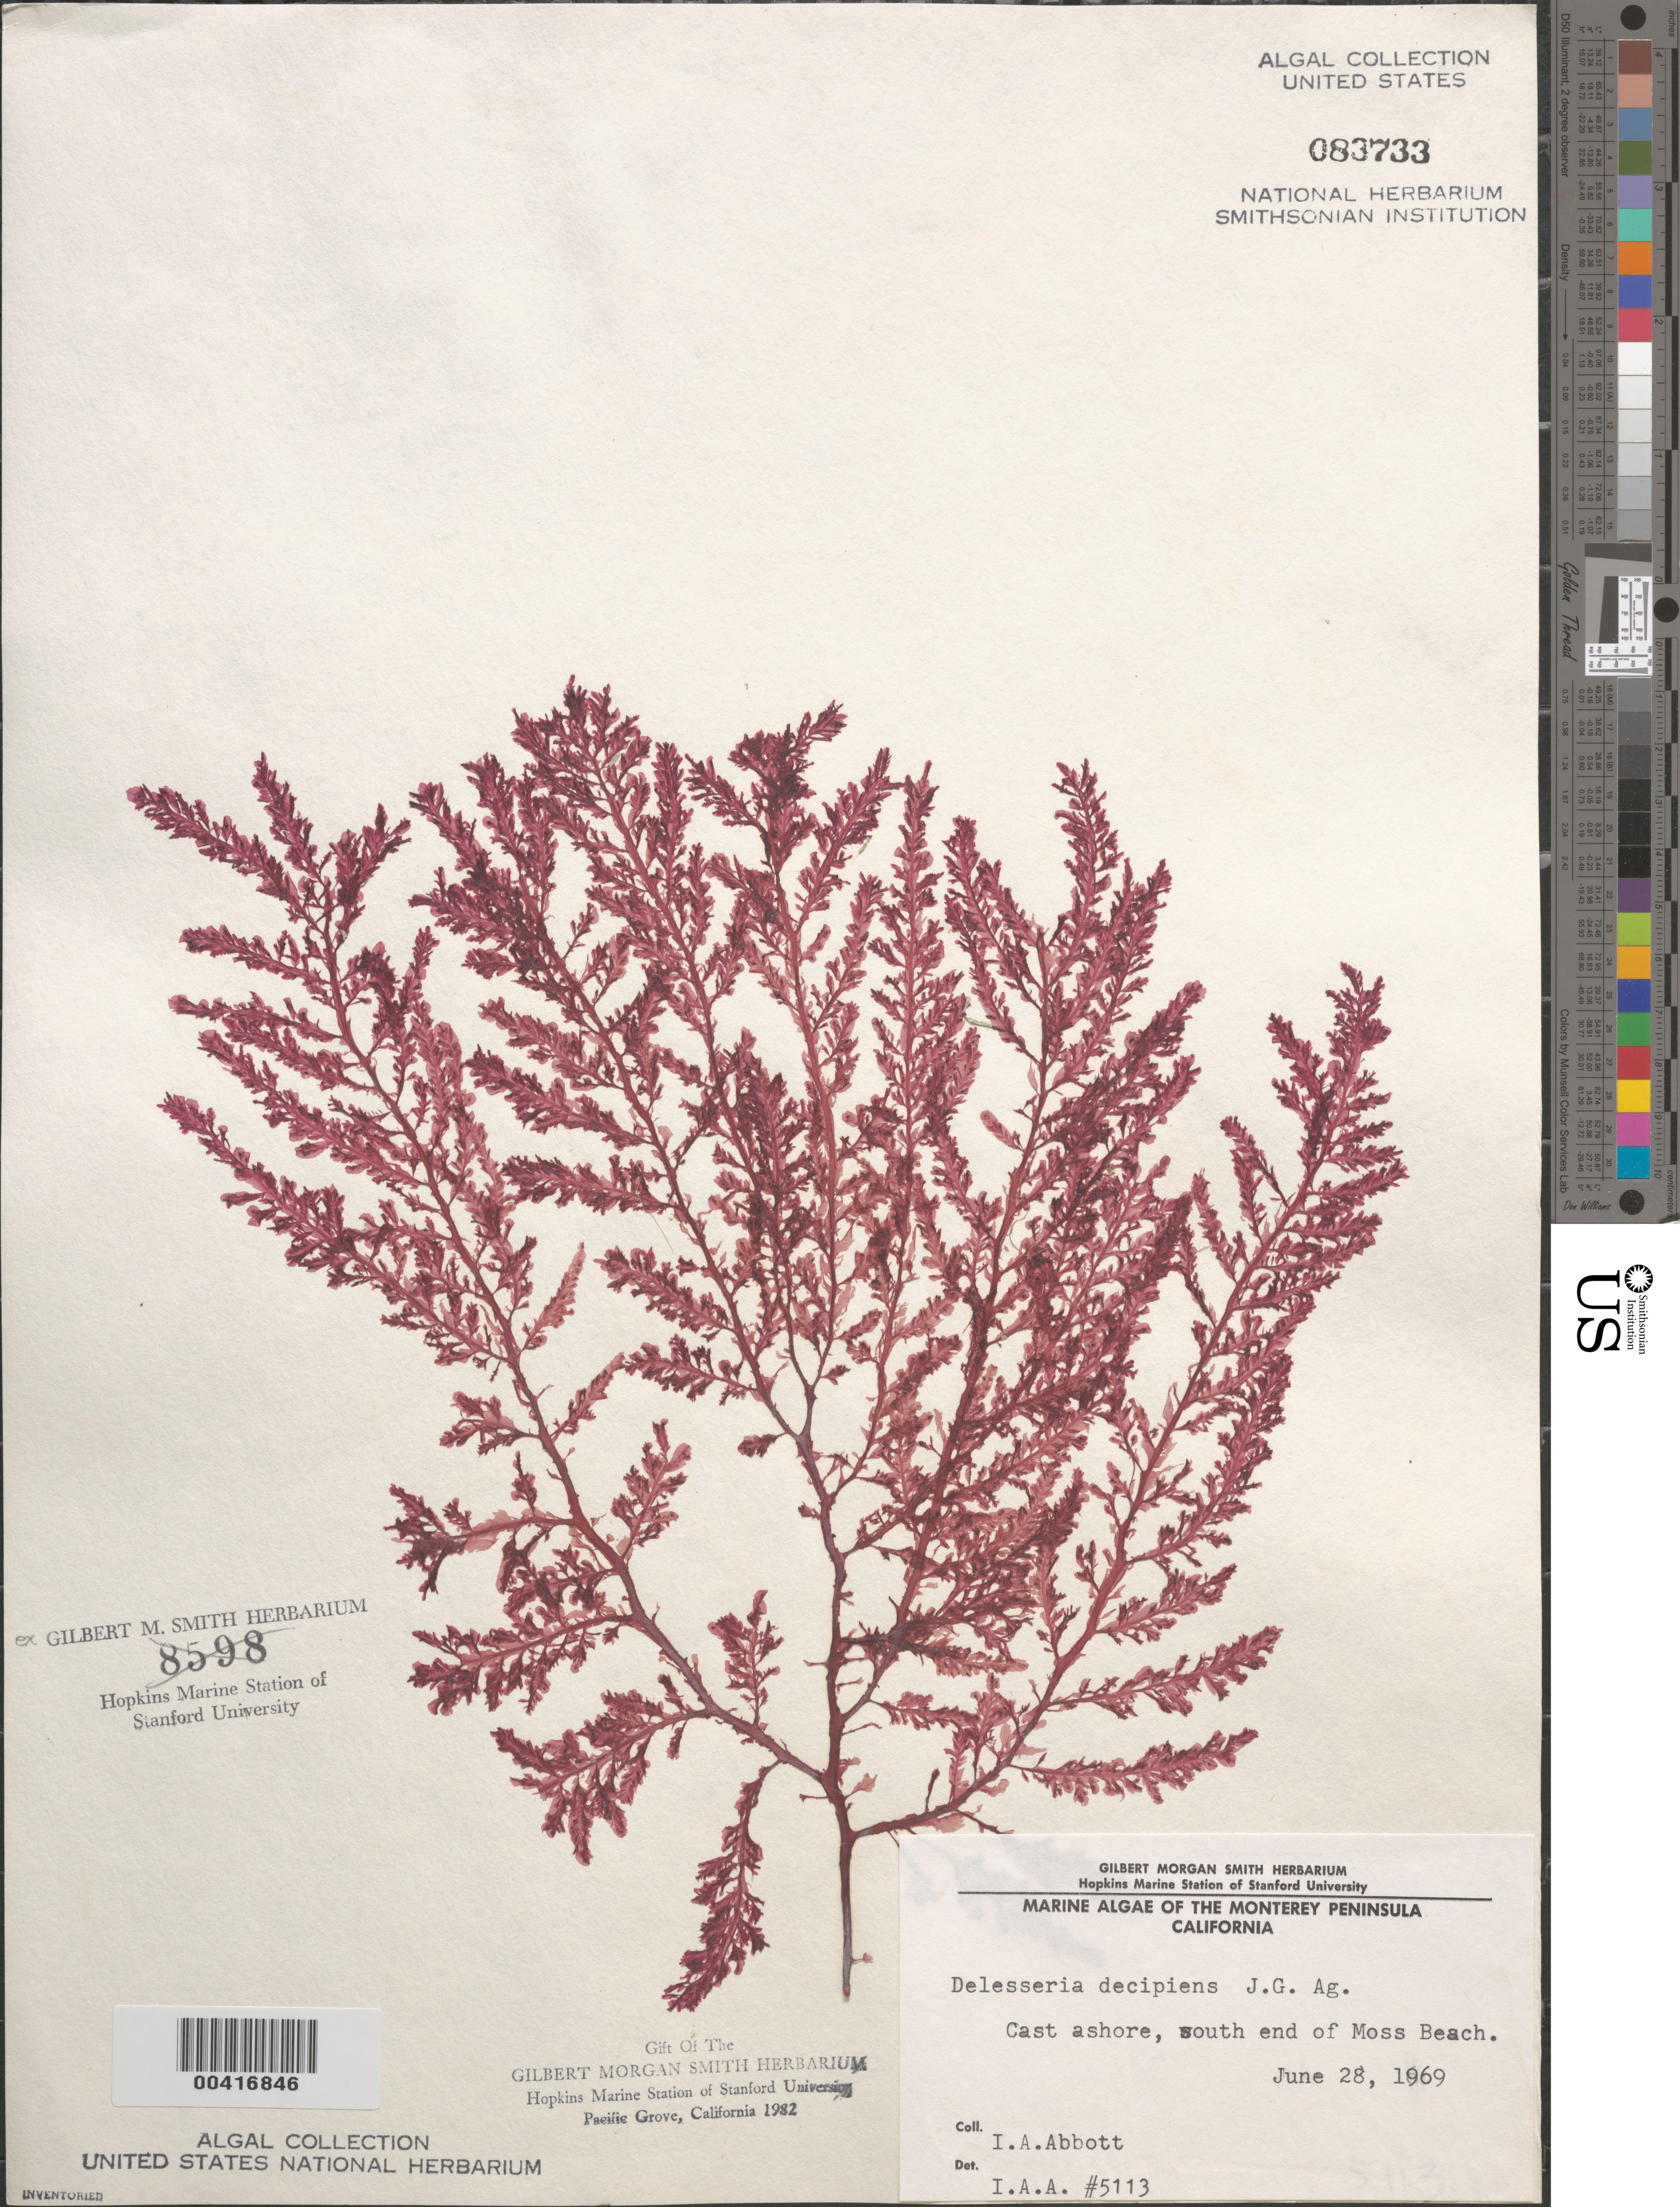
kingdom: Plantae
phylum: Rhodophyta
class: Florideophyceae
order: Ceramiales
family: Delesseriaceae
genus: Cumathamnion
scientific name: Cumathamnion decipiens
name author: (J. Agardh) M.J. Wynne & G.W. Saunders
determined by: Algae name updating Project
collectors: I. A. Abbott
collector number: IAA 5113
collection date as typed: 28 Jun 1969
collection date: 1969-06-28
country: United States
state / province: California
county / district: Monterey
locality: Moss Beach, south end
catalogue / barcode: US 83733